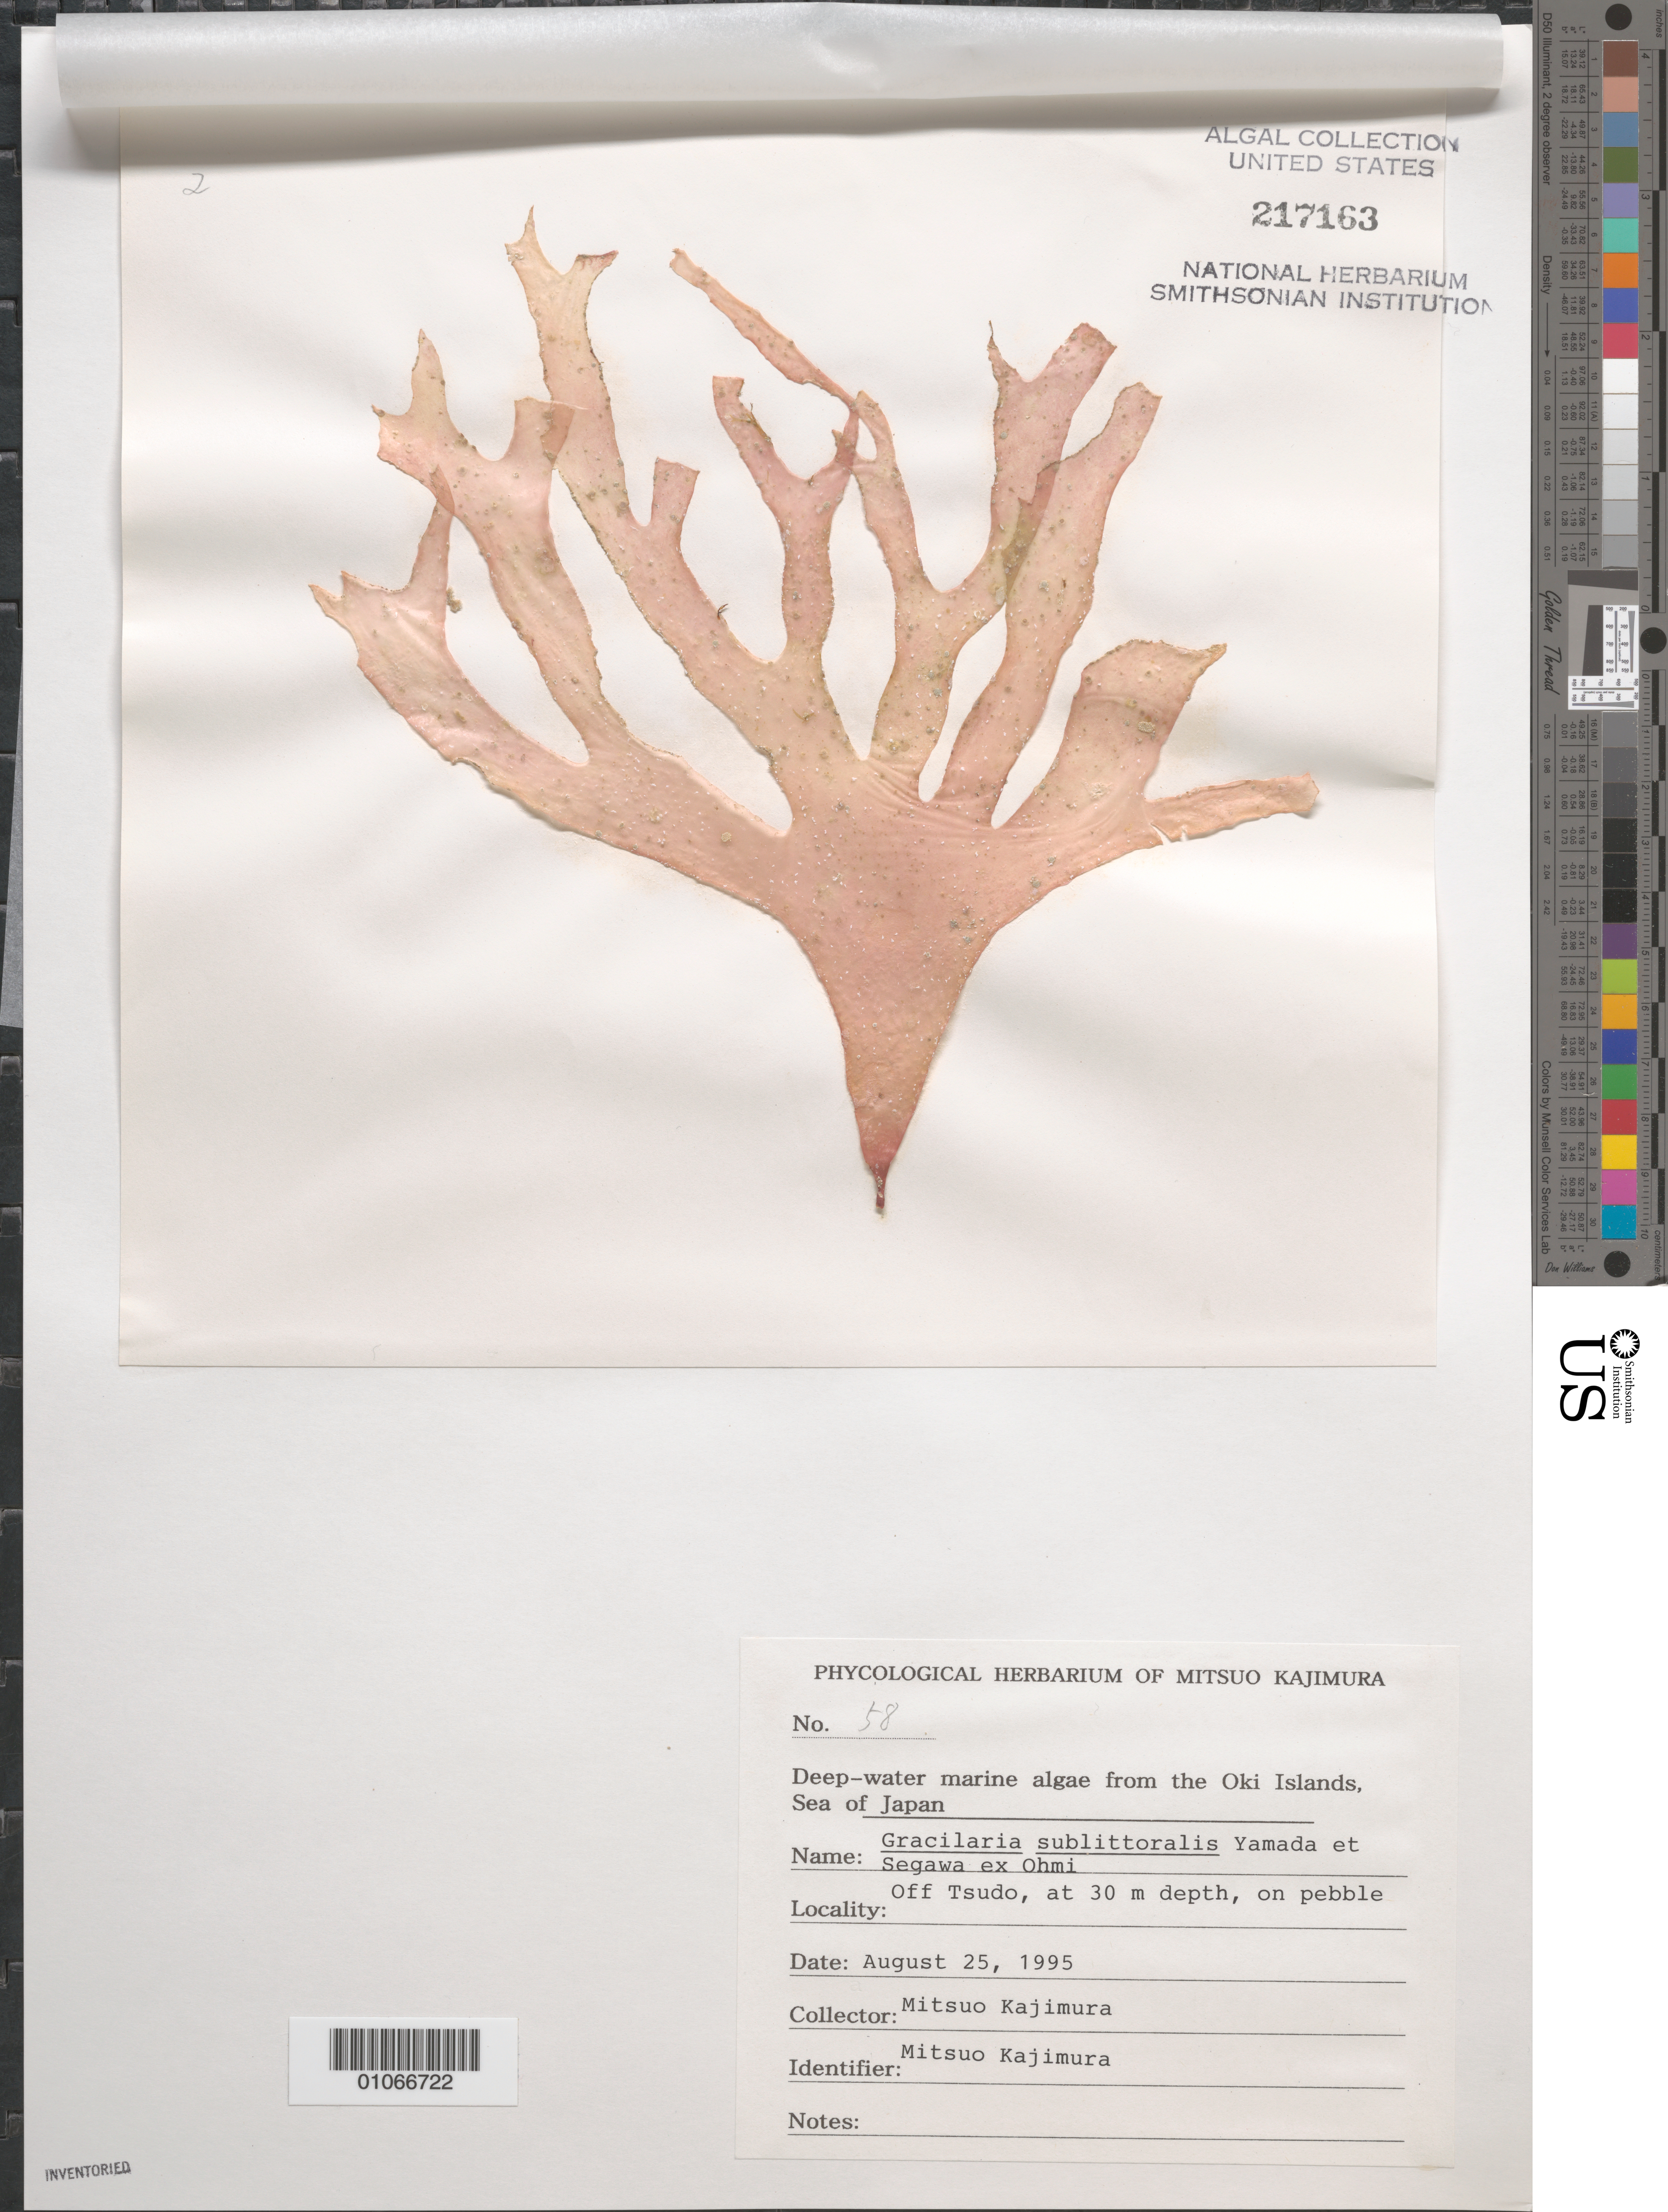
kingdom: Plantae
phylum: Rhodophyta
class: Florideophyceae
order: Gracilariales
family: Gracilariaceae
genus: Gracilaria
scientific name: Gracilaria sublittoralis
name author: Yamada & Segawa ex Ohmi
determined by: Kajimura, Mitsuo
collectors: M. Kajimura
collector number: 58 & specimen 2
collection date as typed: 25 Aug 1995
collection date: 1995-08-25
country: Japan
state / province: Simane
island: Oki Is.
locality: Off Tsudo [village], Sea of Japan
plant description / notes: Phycologial Herbarium of Mitsuo Kajimura, Deep-water marine algae from the Oki Islands, Sea of Japan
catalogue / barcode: US 217163